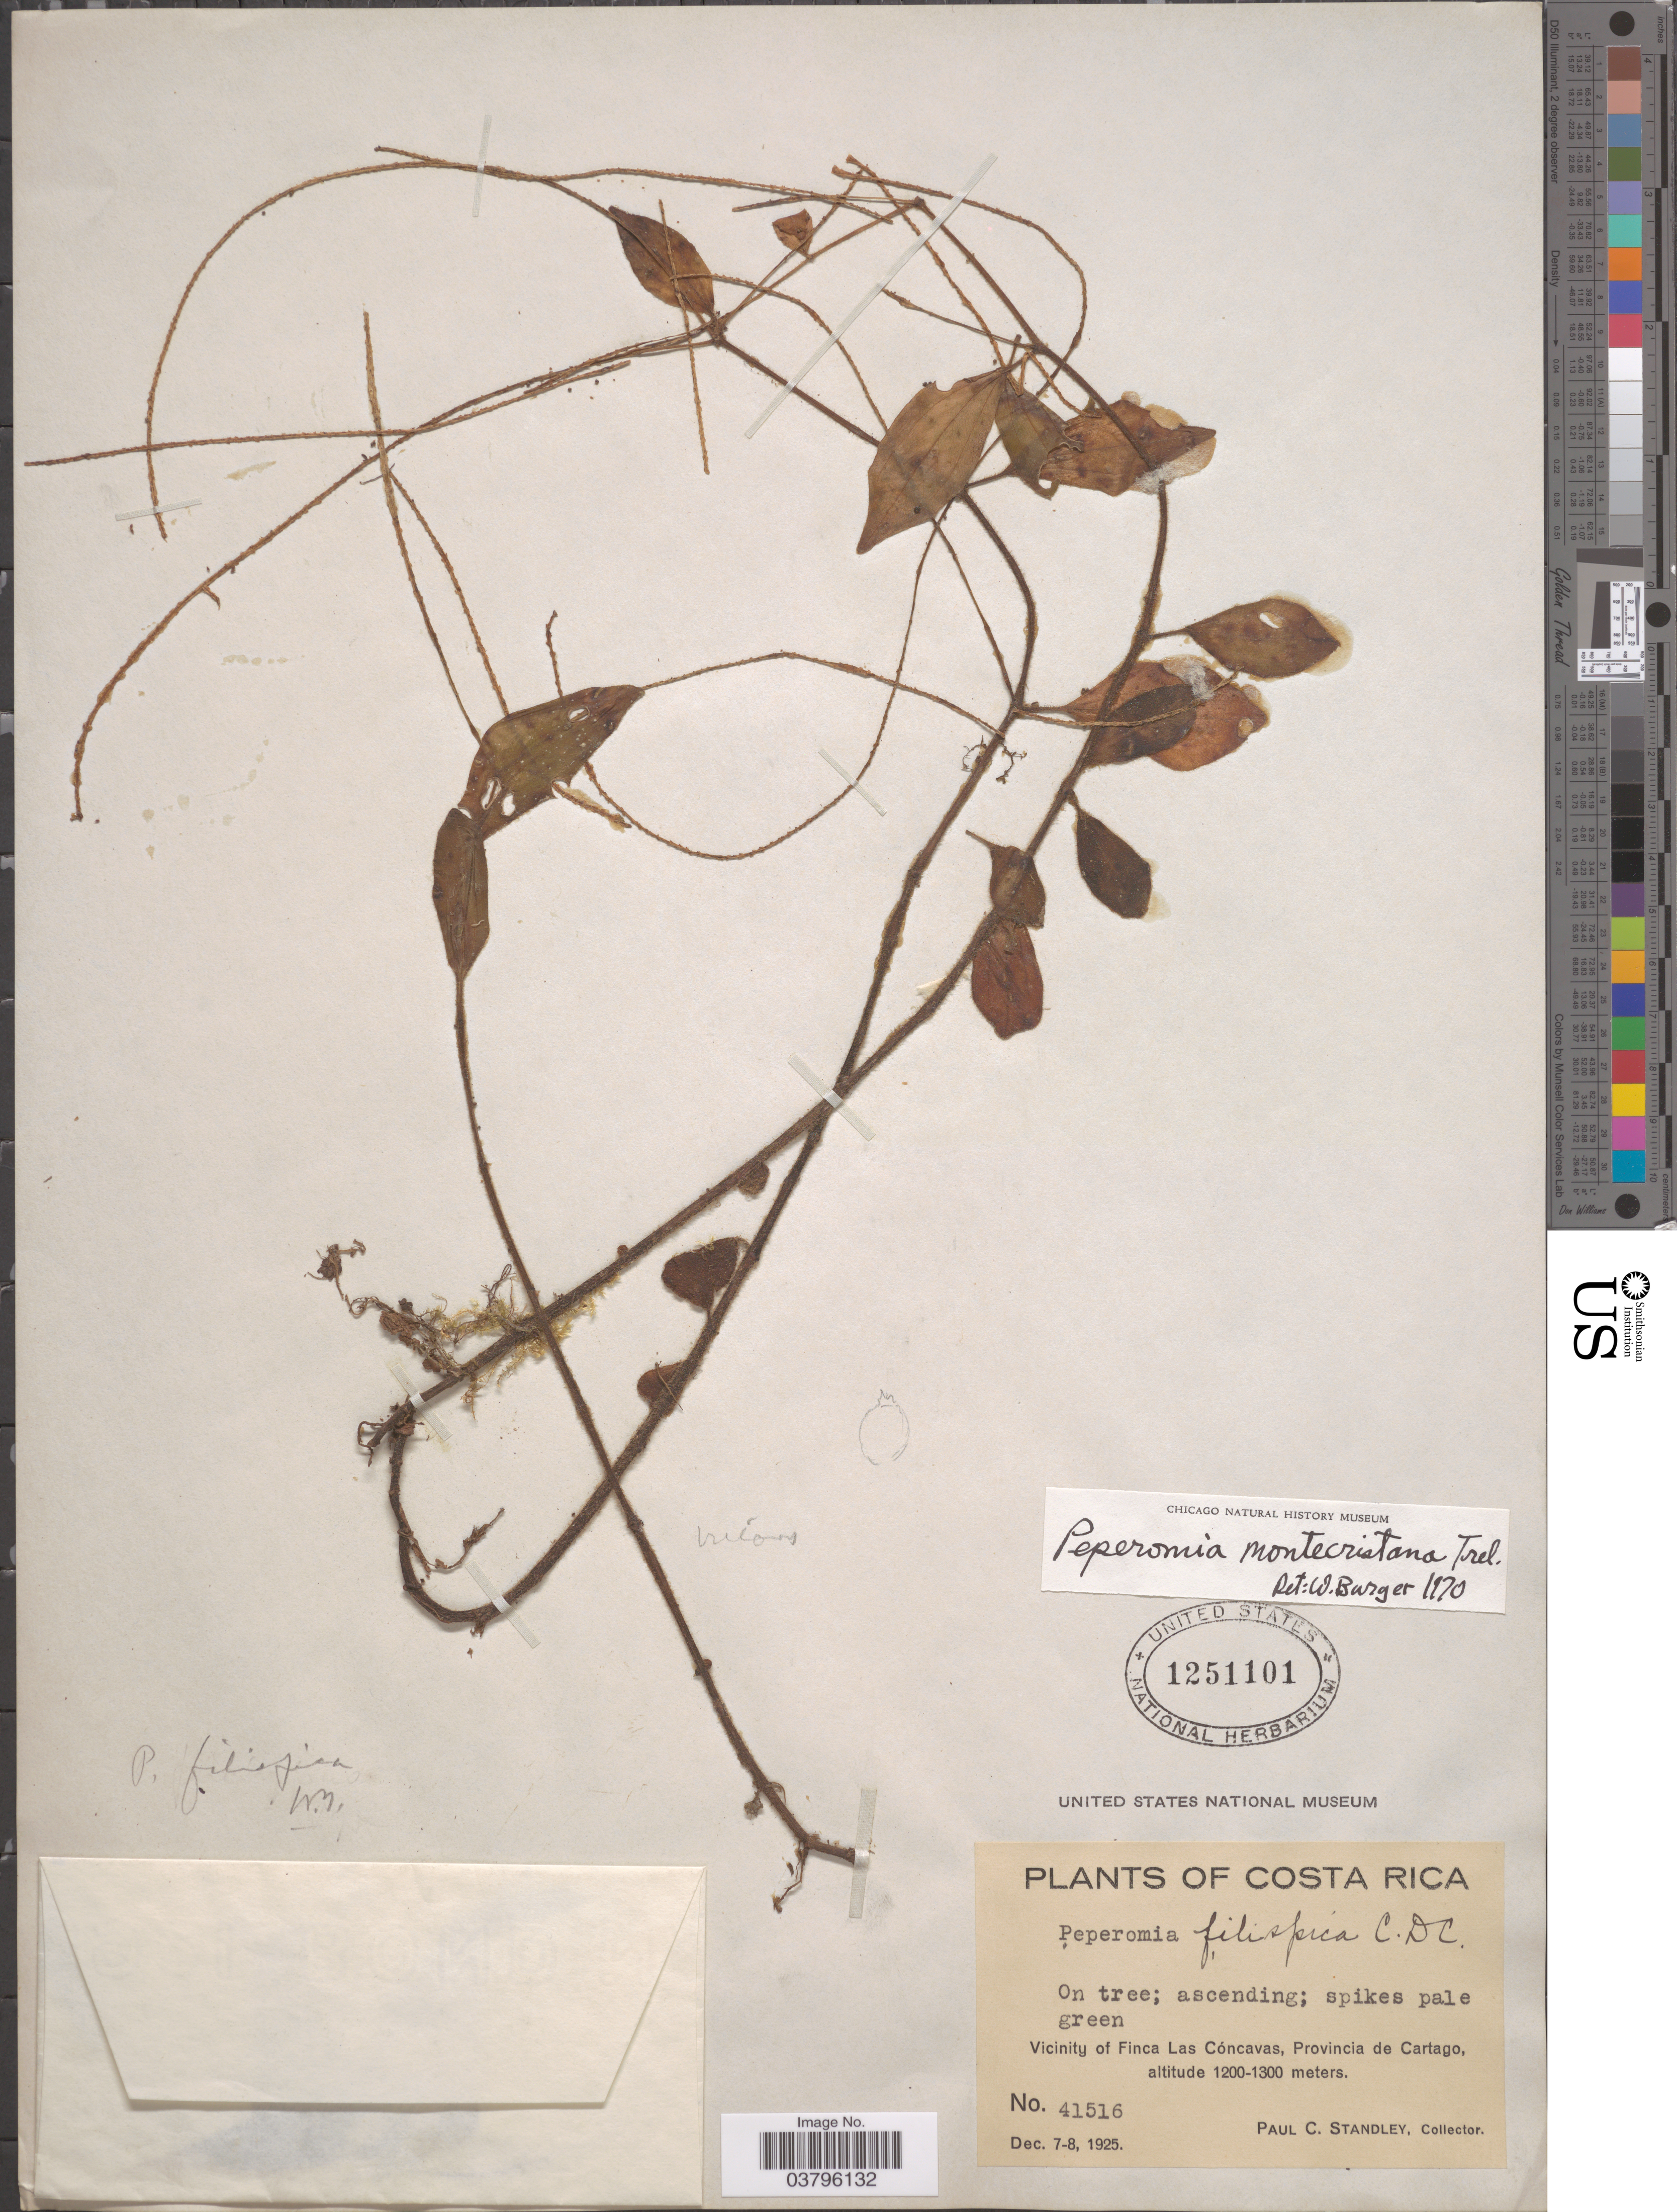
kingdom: Plantae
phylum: Tracheophyta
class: Magnoliopsida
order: Piperales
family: Piperaceae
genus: Peperomia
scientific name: Peperomia blanda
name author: (Jacq.) Kunth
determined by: Jiménez, José Estaban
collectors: P. C. Standley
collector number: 41516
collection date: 1925-12-07/1925-12-08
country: Costa Rica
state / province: Cartago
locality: Vicinity of Finca Las Cóncavas.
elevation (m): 1200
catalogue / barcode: US 1251101